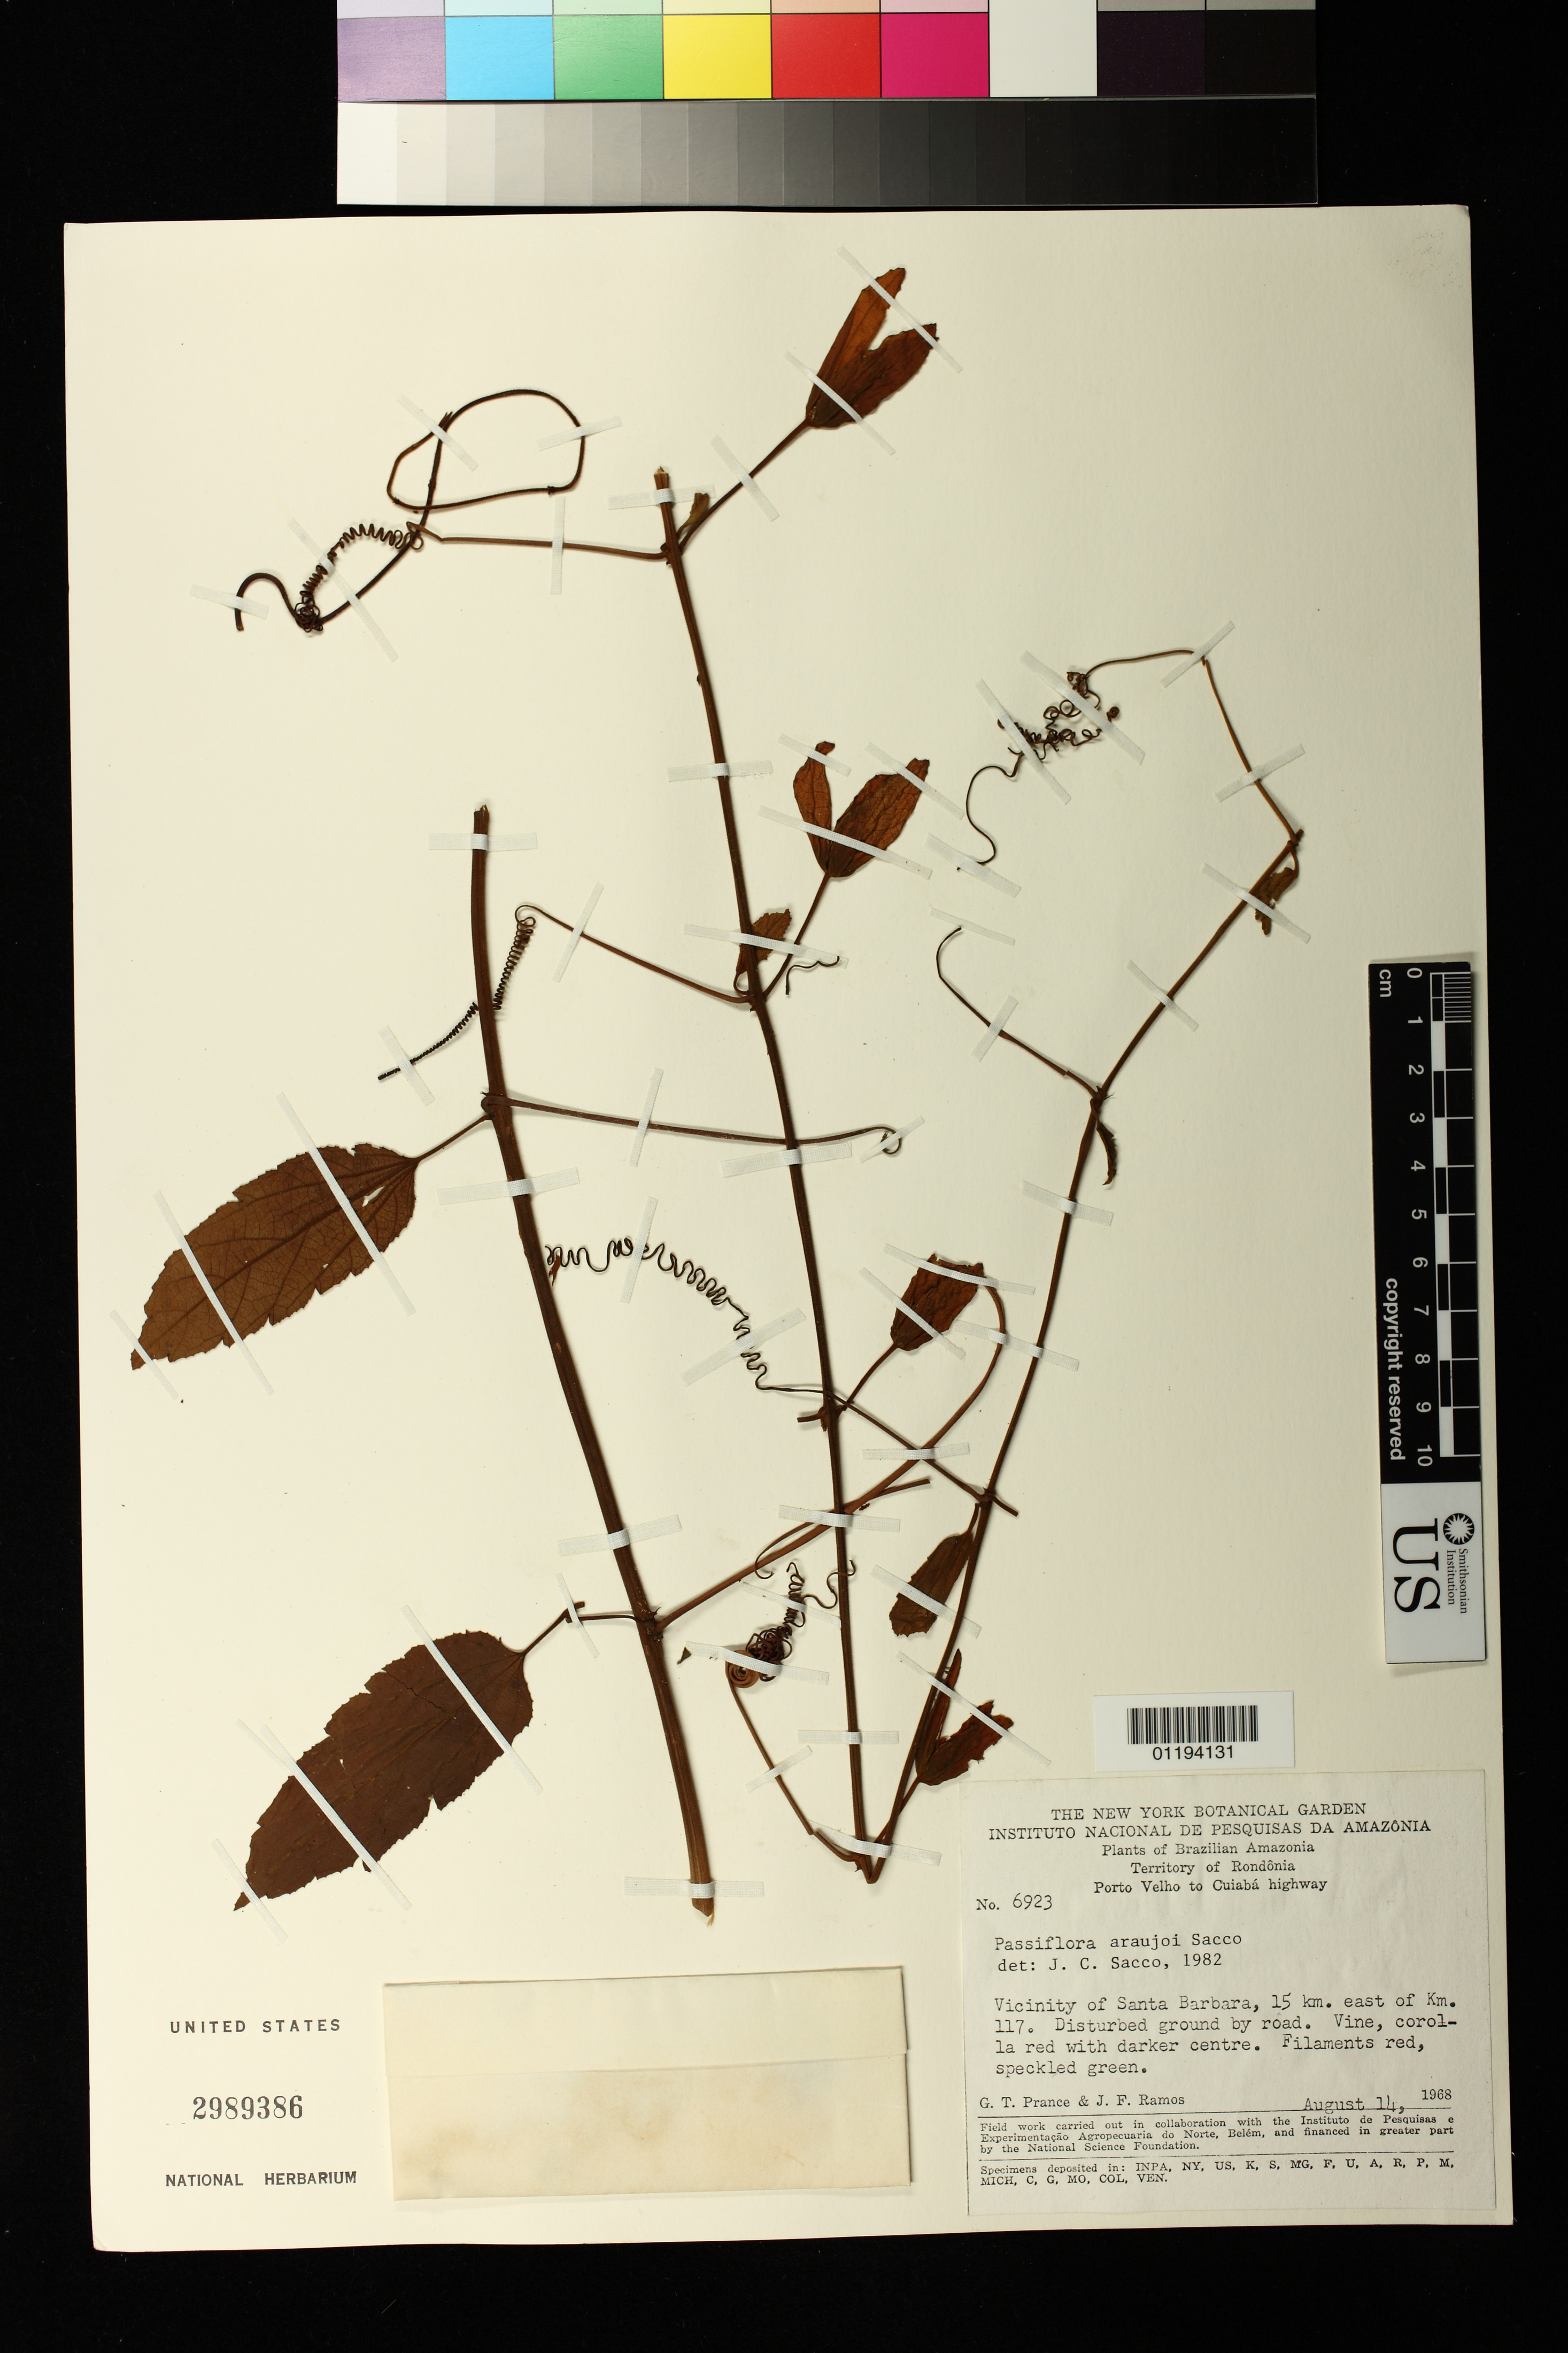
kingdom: Plantae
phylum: Tracheophyta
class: Magnoliopsida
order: Malpighiales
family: Passifloraceae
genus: Passiflora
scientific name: Passiflora araujoi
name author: Sacco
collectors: G. T. Prance & J. F. Ramos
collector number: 6923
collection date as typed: Aug 14 1968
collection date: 1968-08-14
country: Brazil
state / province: Rondônia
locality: Porto Velho to Cuiaba highway. Vicinity of Santa Barbara, 15 km. East of km. 117.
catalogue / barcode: US 2989386